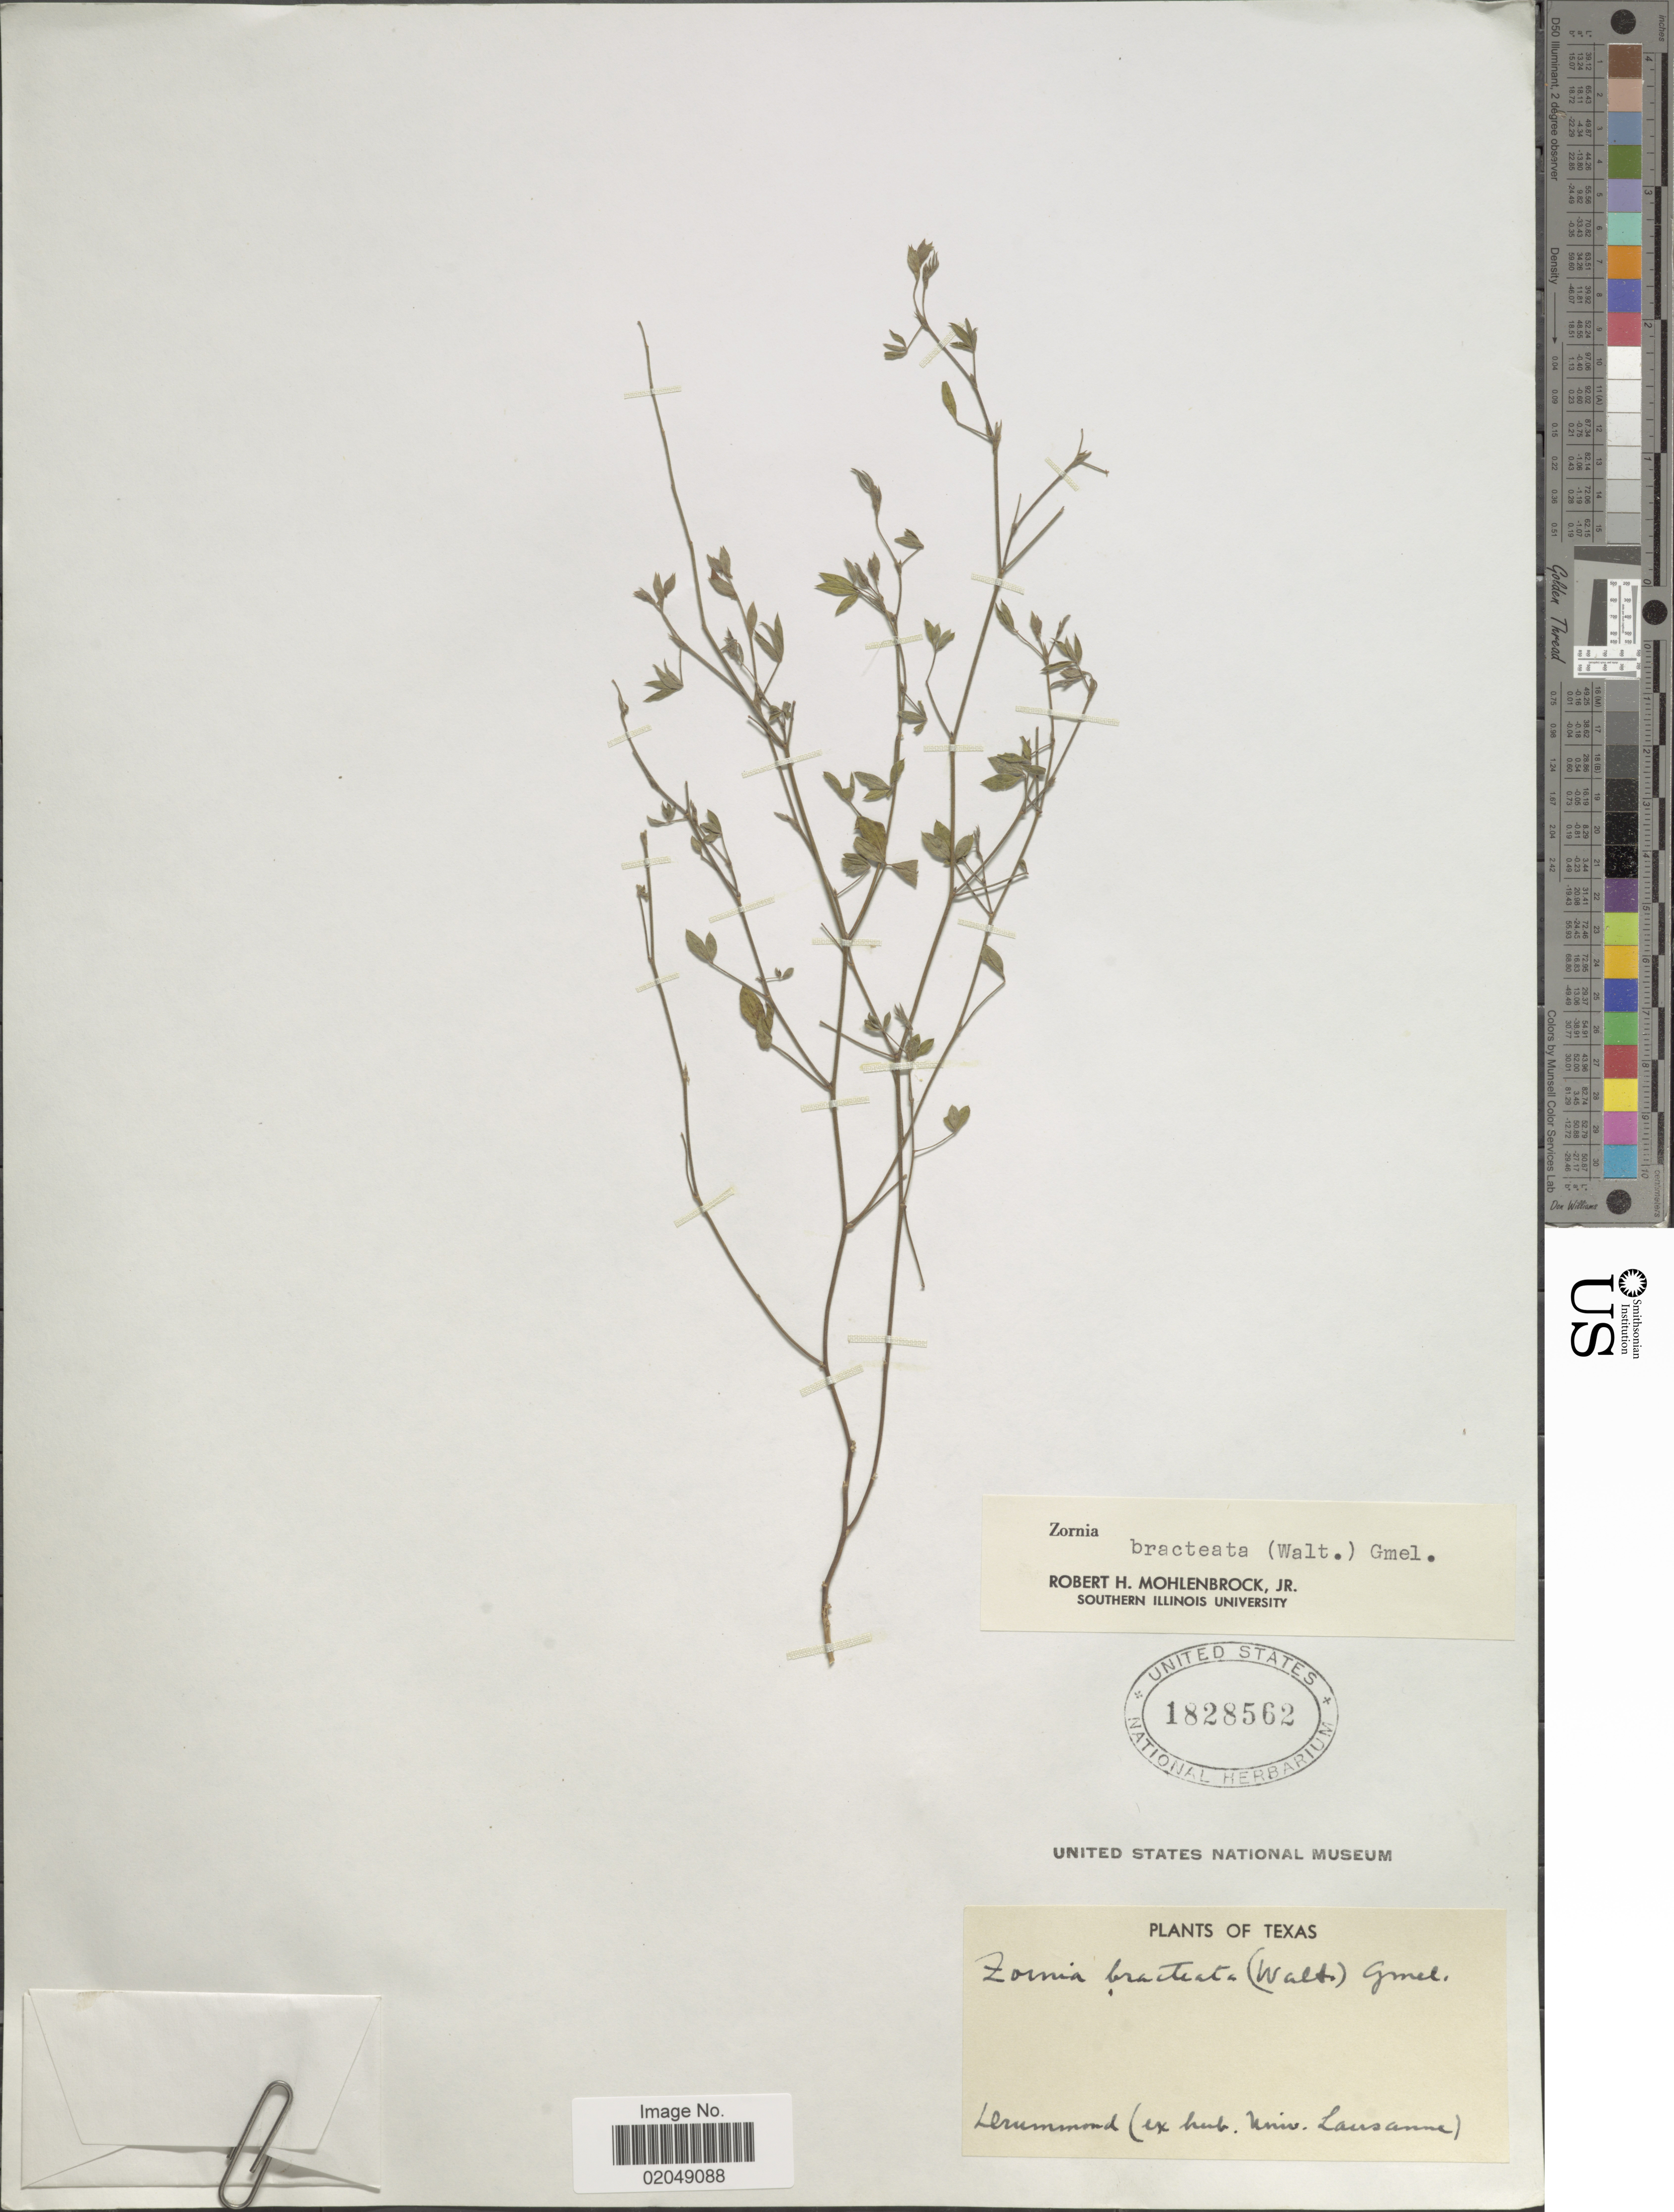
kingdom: Plantae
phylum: Tracheophyta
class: Magnoliopsida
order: Fabales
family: Fabaceae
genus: Zornia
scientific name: Zornia bracteata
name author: J.F. Gmel.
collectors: -. Drummond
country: United States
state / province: Texas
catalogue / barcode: US 1828562